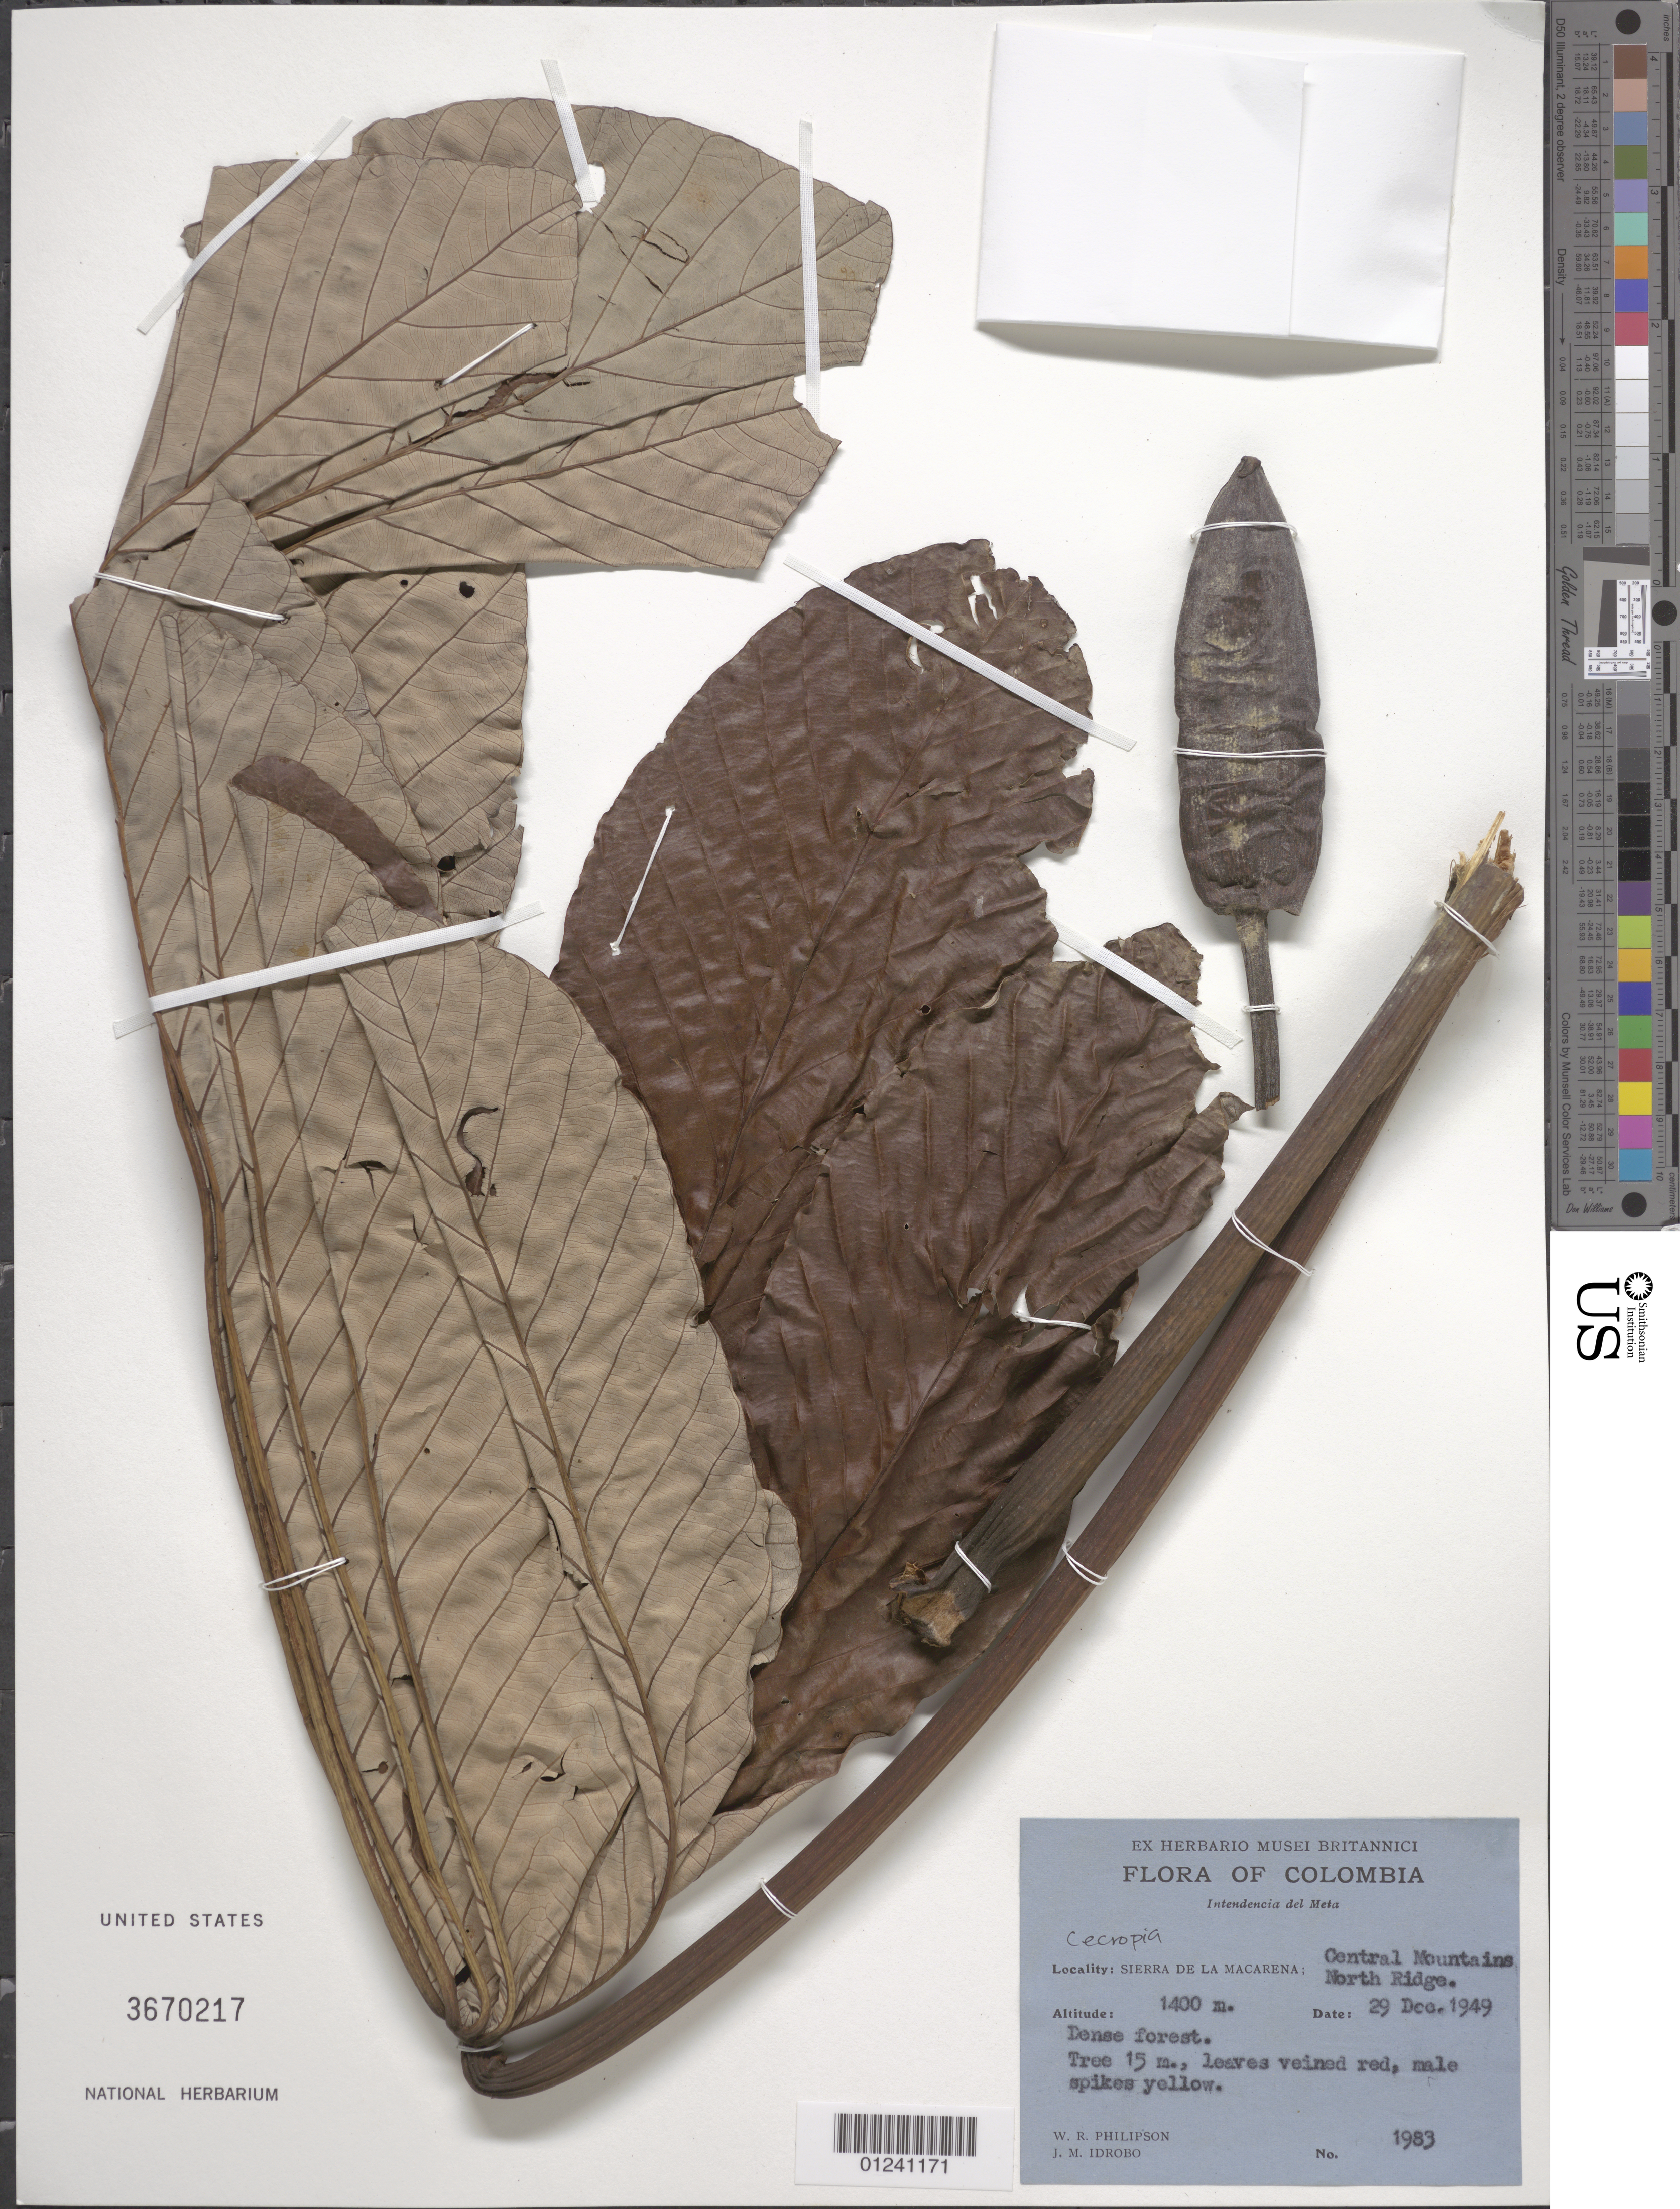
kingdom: Plantae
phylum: Tracheophyta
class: Magnoliopsida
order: Rosales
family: Urticaceae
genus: Cecropia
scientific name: Cecropia sp.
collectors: W. R. Philipson & J. M. Idrobo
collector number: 1983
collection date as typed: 29 Dec 1949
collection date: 1949-12-29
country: Colombia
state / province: Meta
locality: Sierra de La Macarena, N ridge, Central Mountains.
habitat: Dense forest.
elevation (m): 1400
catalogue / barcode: US 3670217